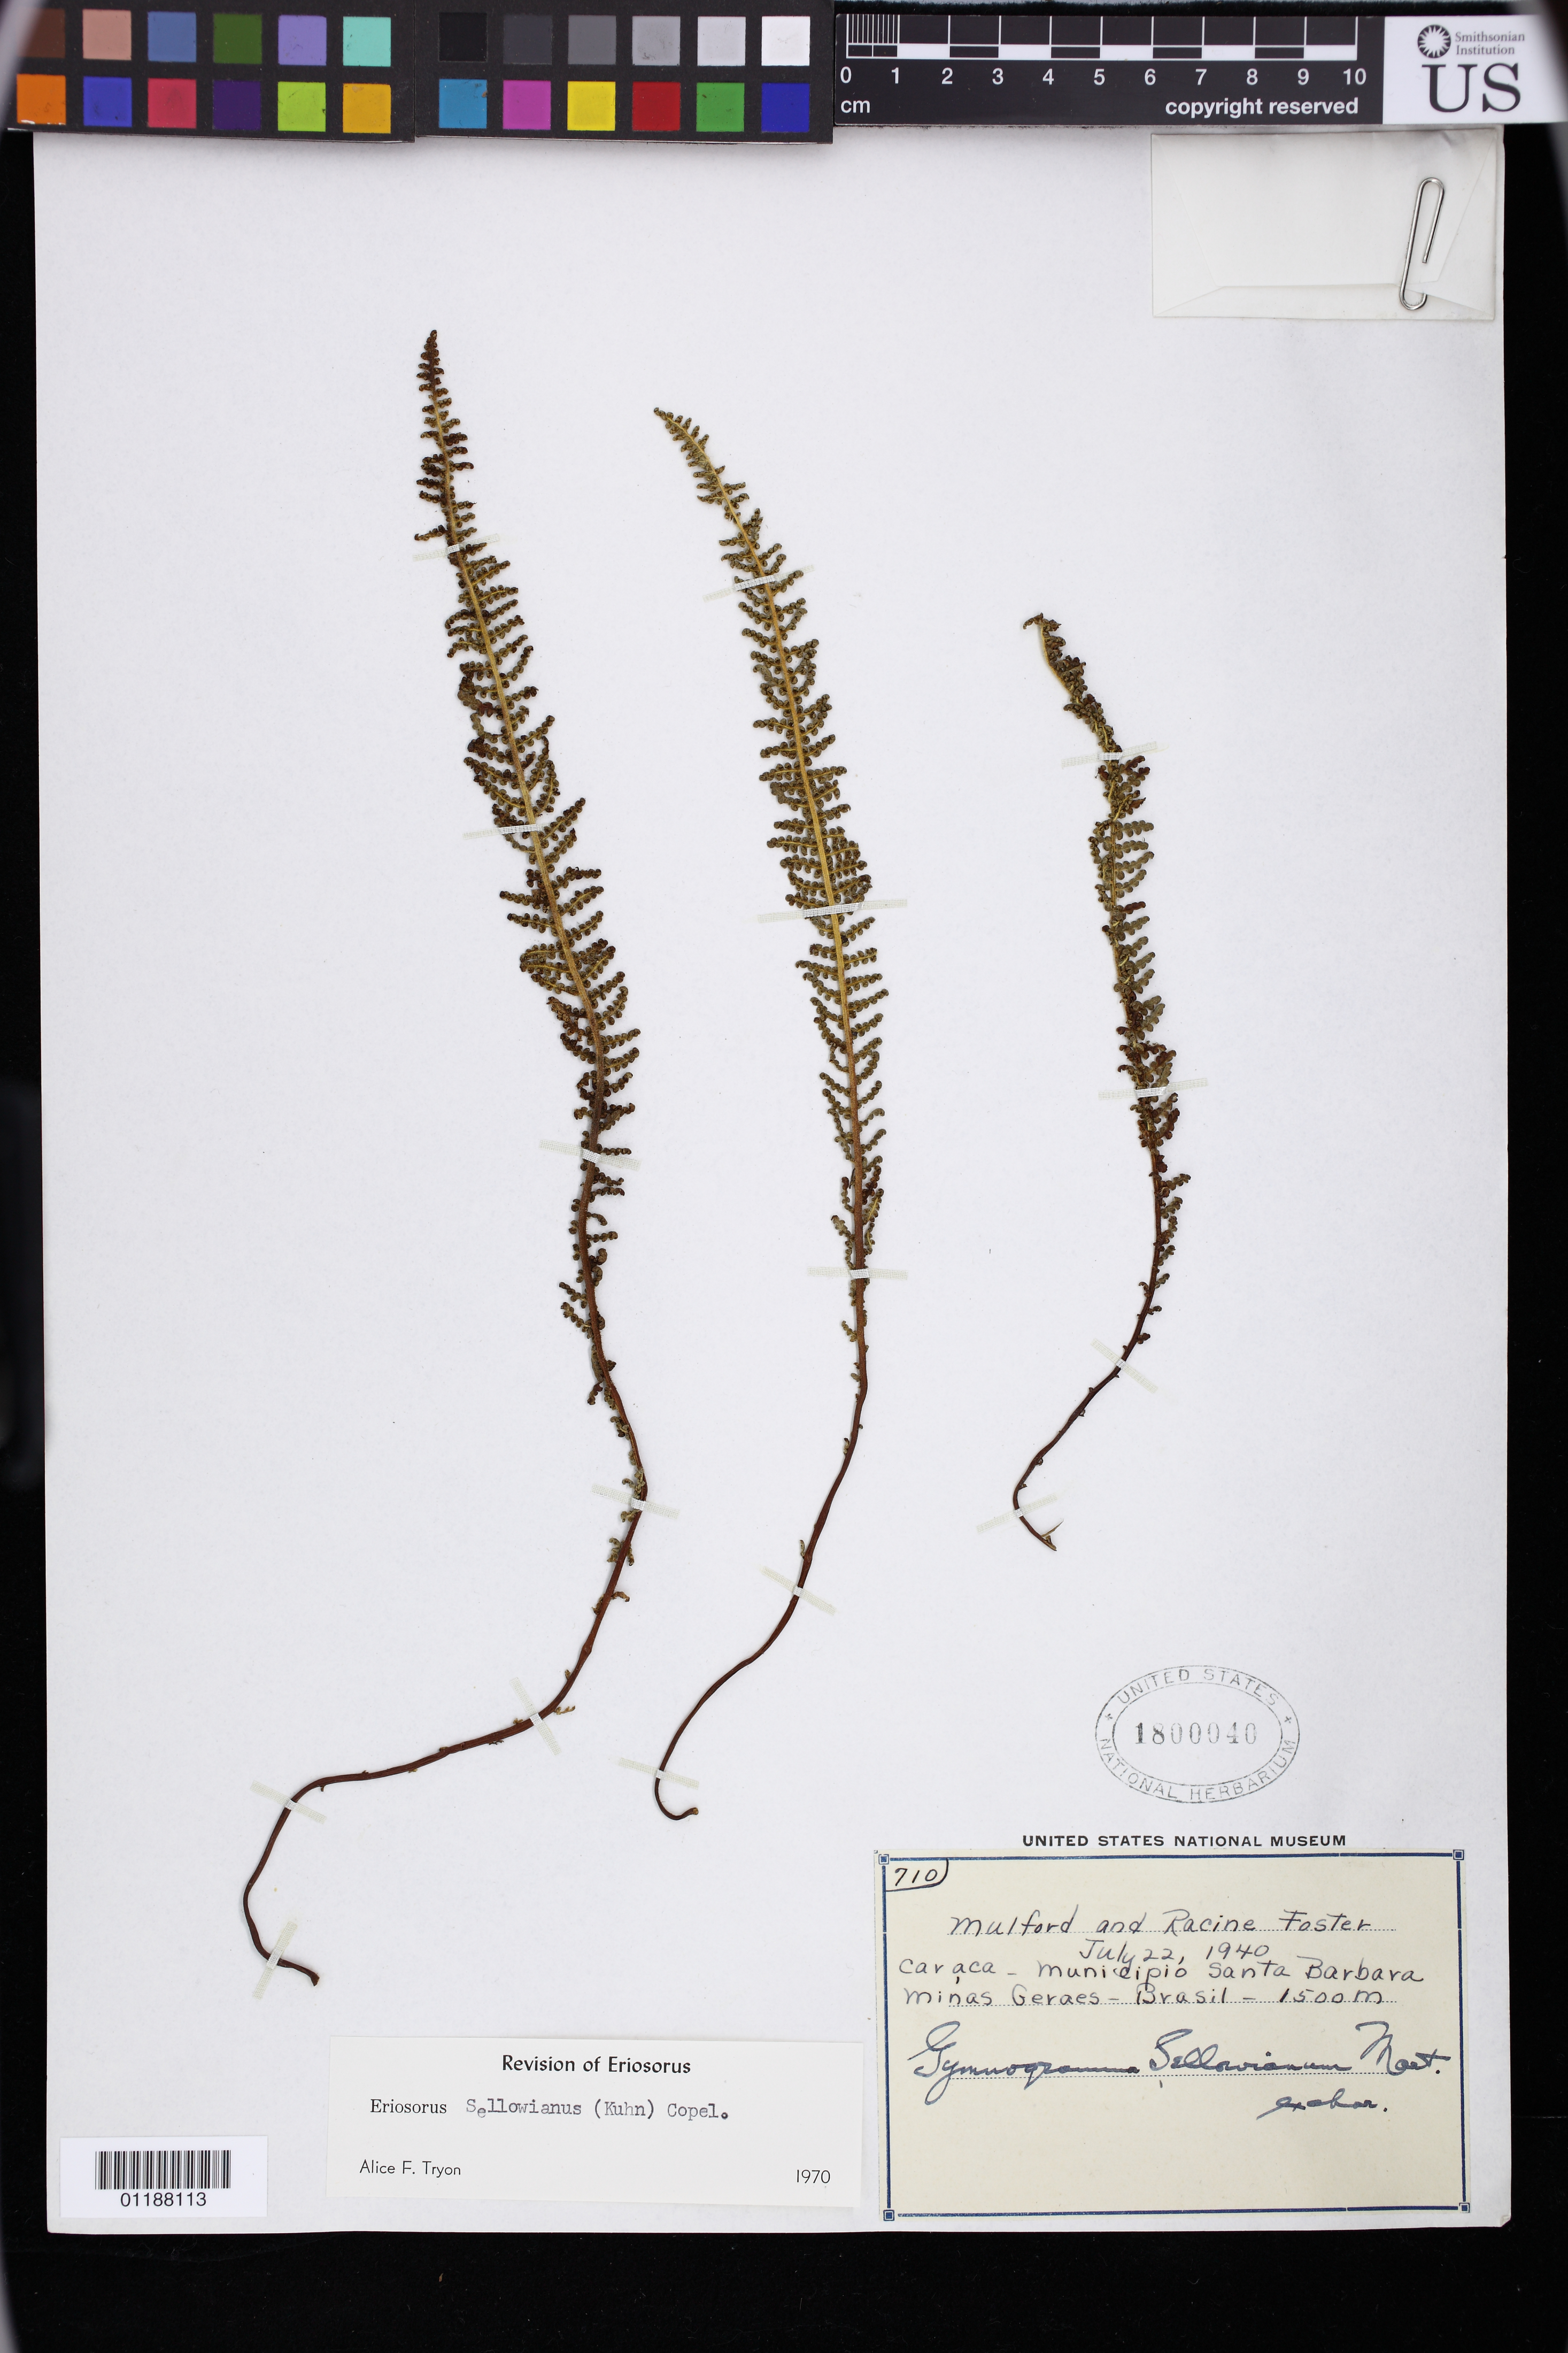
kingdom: Plantae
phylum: Tracheophyta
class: Polypodiopsida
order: Polypodiales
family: Pteridaceae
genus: Tryonia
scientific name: Tryonia sellowiana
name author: (Mett. ex Kuhn) Schuettp. et al.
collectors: M. B. Foster & R. Foster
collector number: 710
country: Brazil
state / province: Minas Gerais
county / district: Santa Barbara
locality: Caraca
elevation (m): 1500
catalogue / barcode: US 1800040